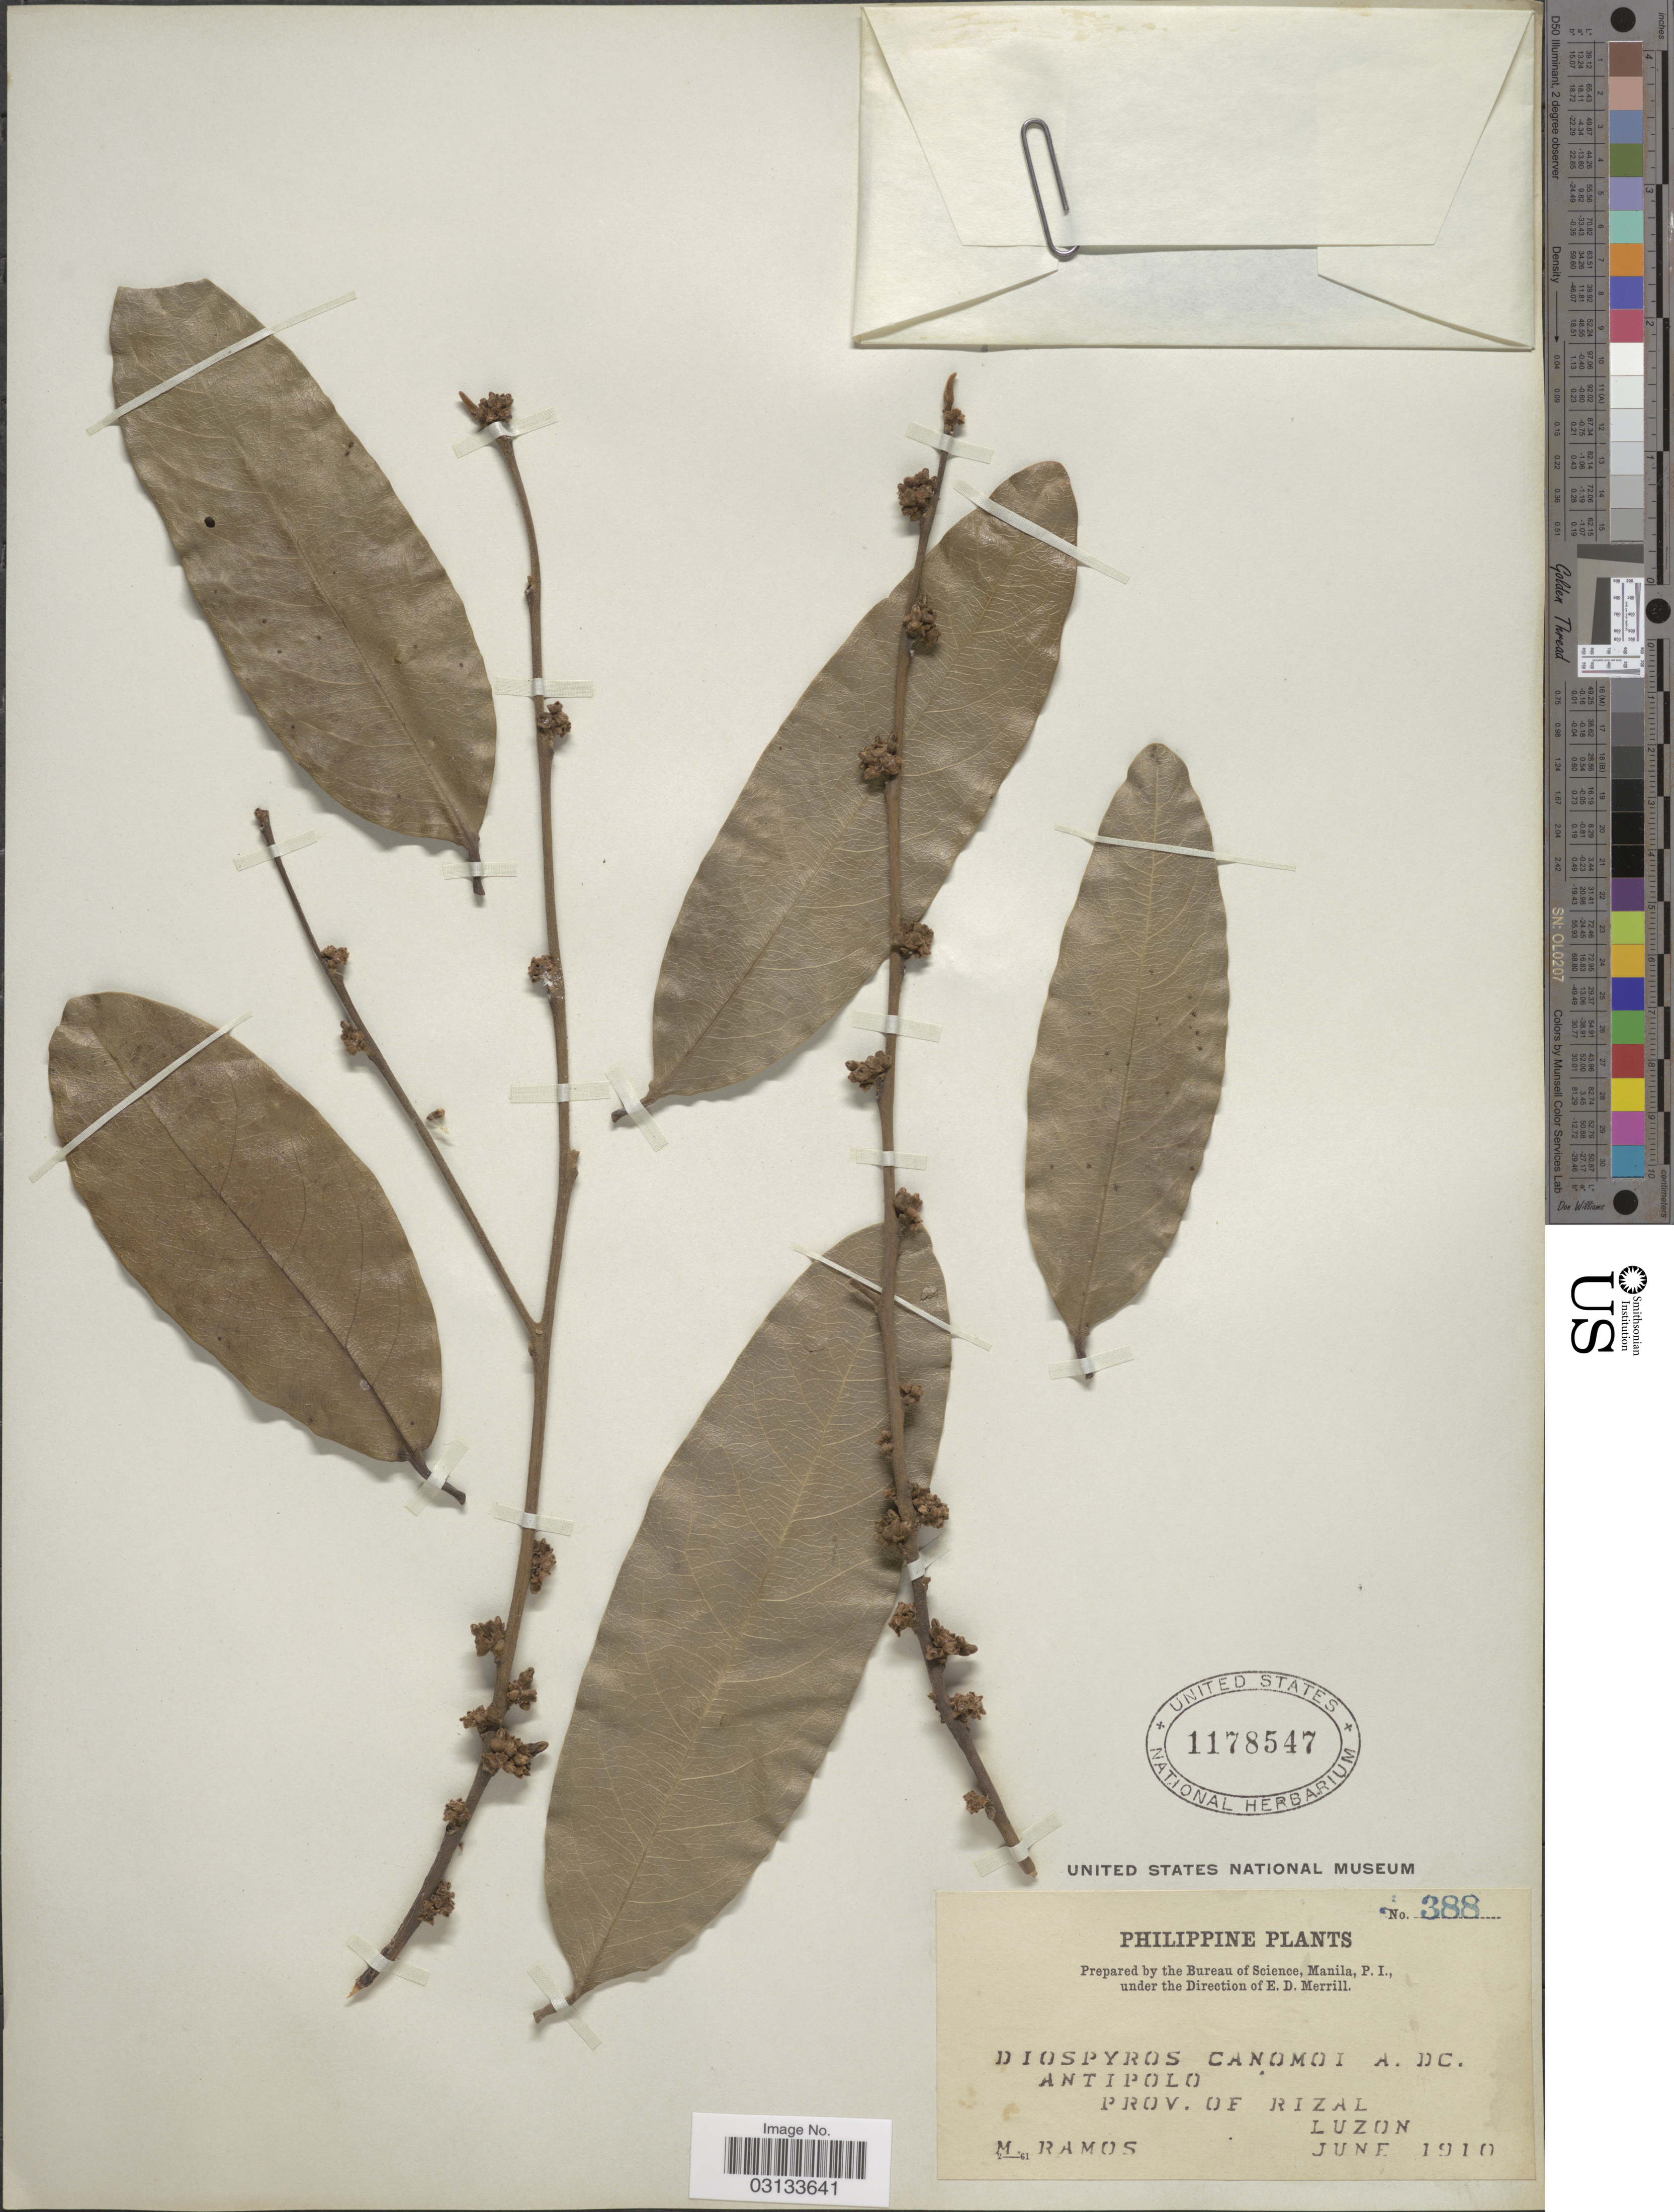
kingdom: Plantae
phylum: Tracheophyta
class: Magnoliopsida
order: Ericales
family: Ebenaceae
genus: Diospyros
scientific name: Diospyros multiflora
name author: Blanco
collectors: M. Ramos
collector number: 388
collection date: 1910-06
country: Philippines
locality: Antipolo. Prov. of Rizal. Luzon.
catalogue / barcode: US 1178547